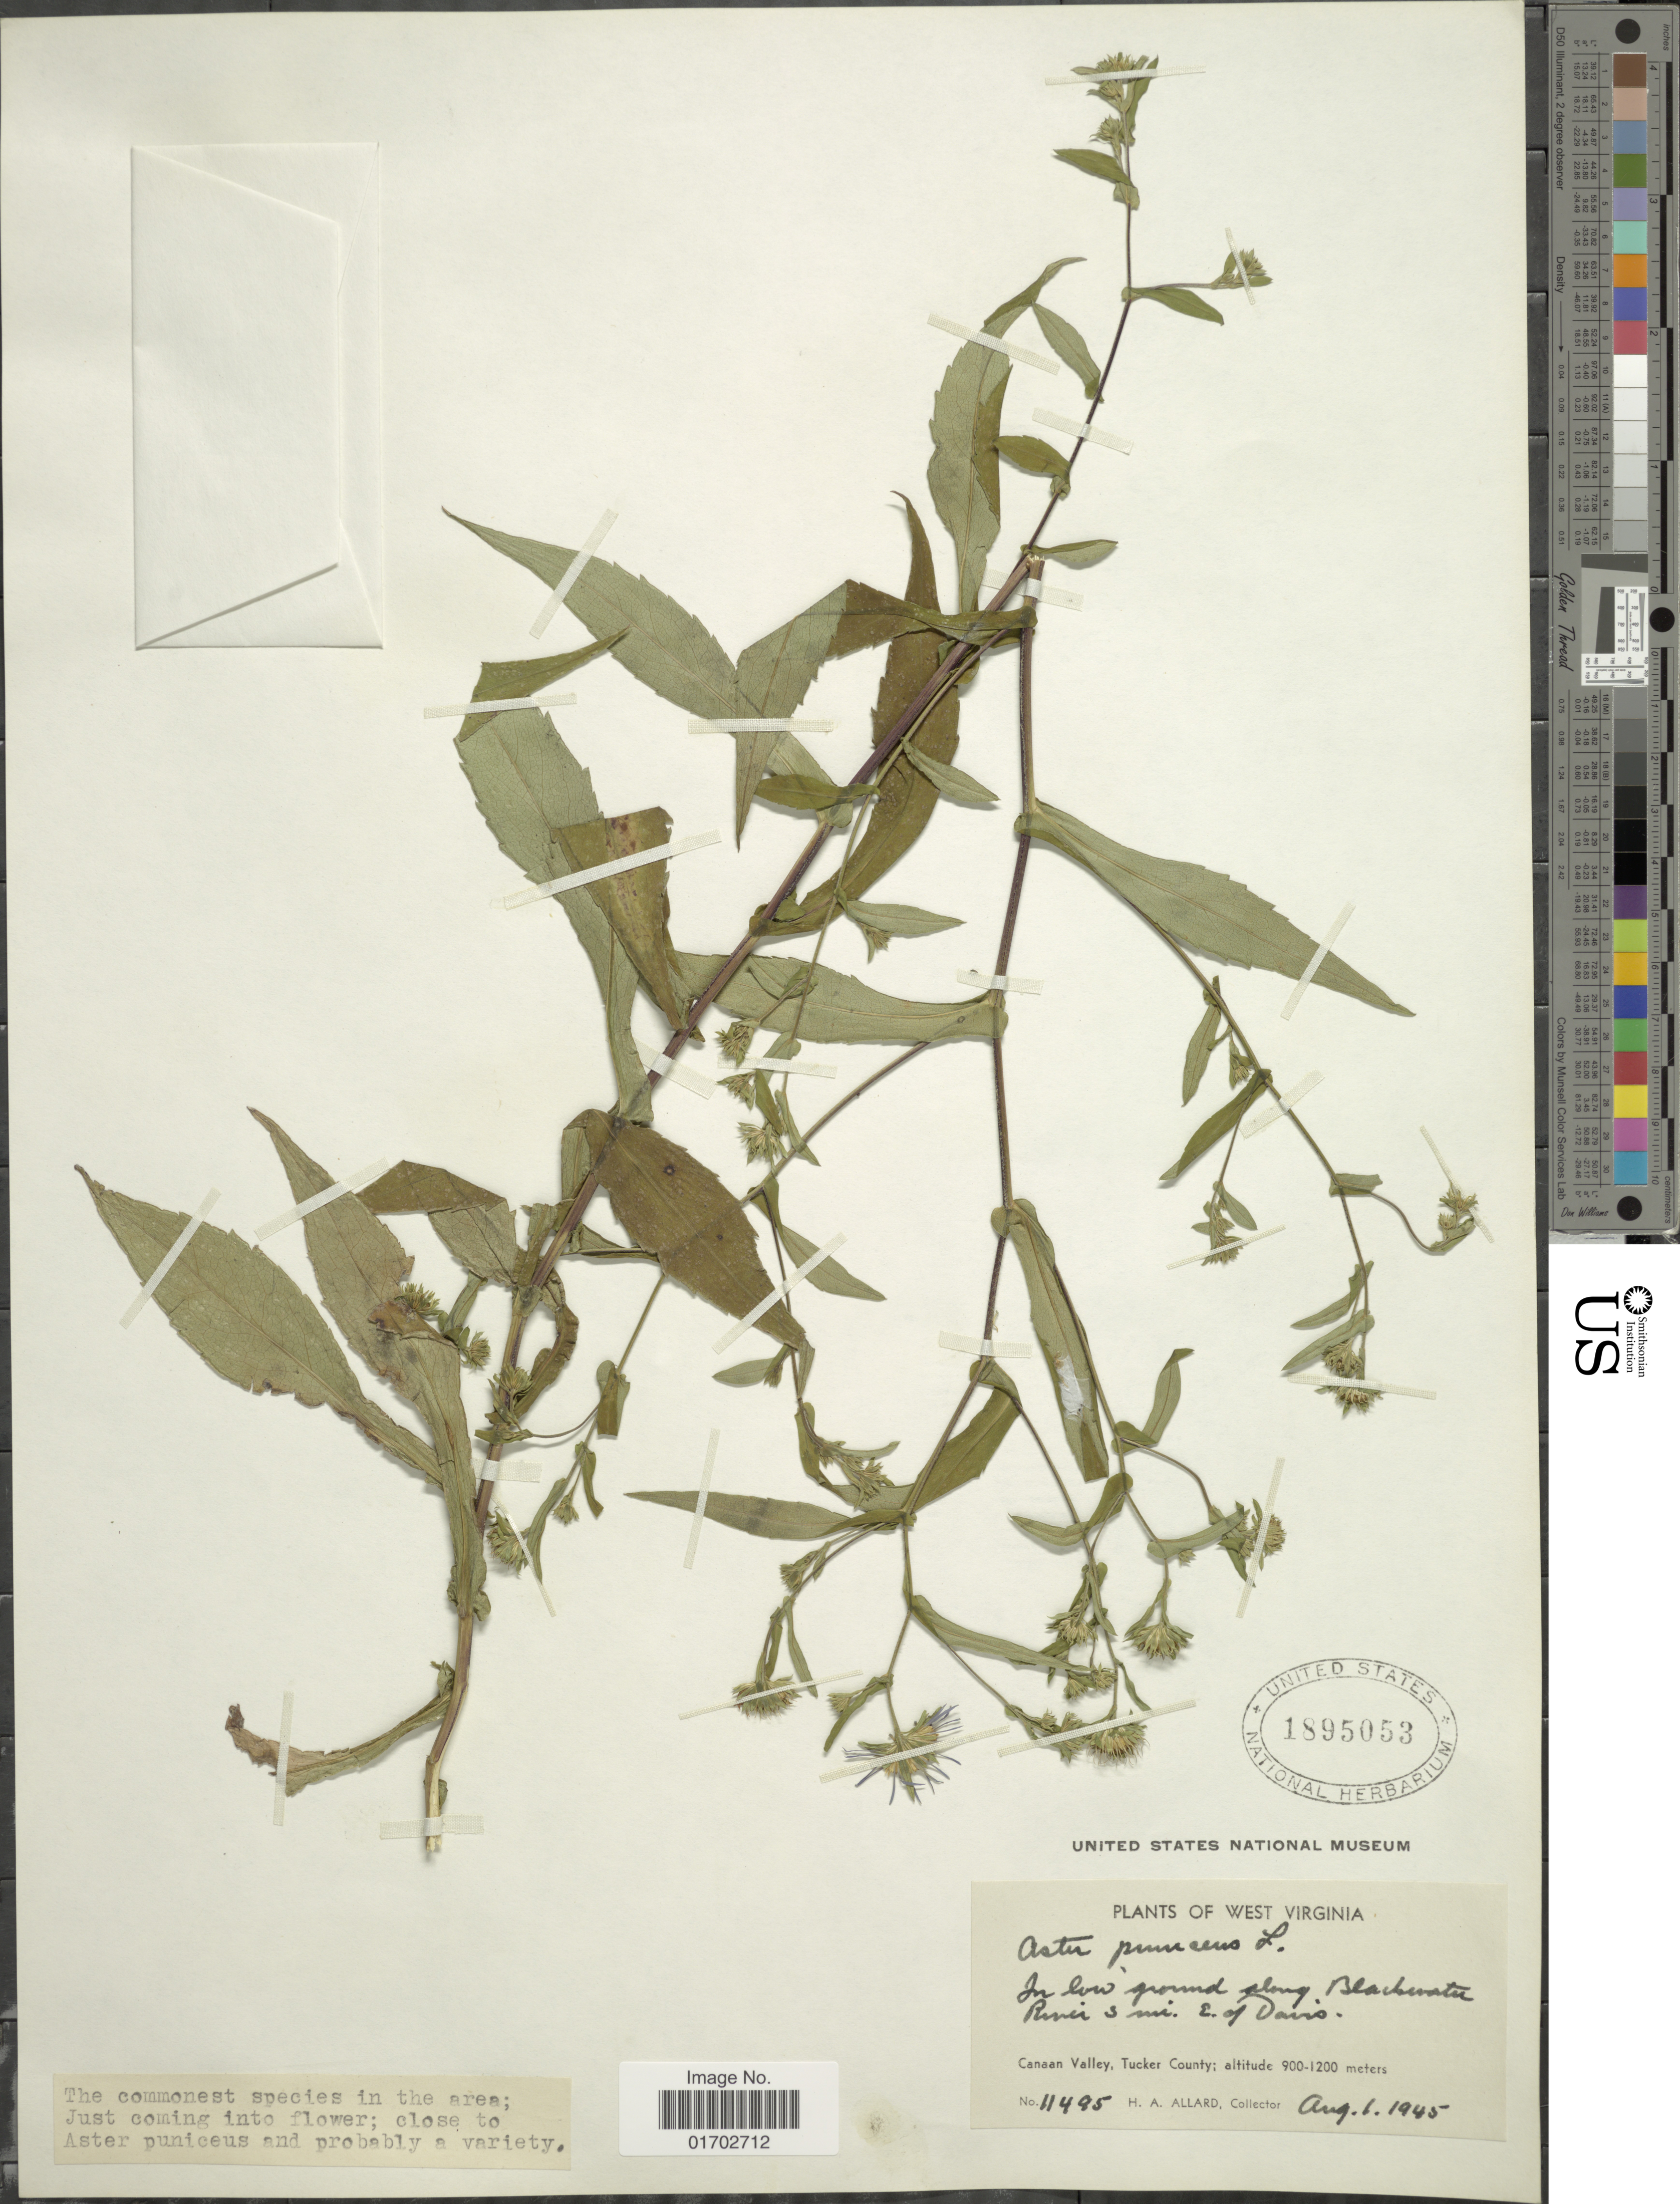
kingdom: Plantae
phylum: Tracheophyta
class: Magnoliopsida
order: Asterales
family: Asteraceae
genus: Symphyotrichum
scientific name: Symphyotrichum puniceum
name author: (L.) Á. Löve & D. Löve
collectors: H. A. Allard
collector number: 11495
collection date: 1945-08-01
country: United States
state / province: West Virginia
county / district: Tucker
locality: In low ground along Blackwater River 3 mi. E of Davis, Canaan Valley, Tucker County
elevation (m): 900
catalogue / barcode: US 1895053